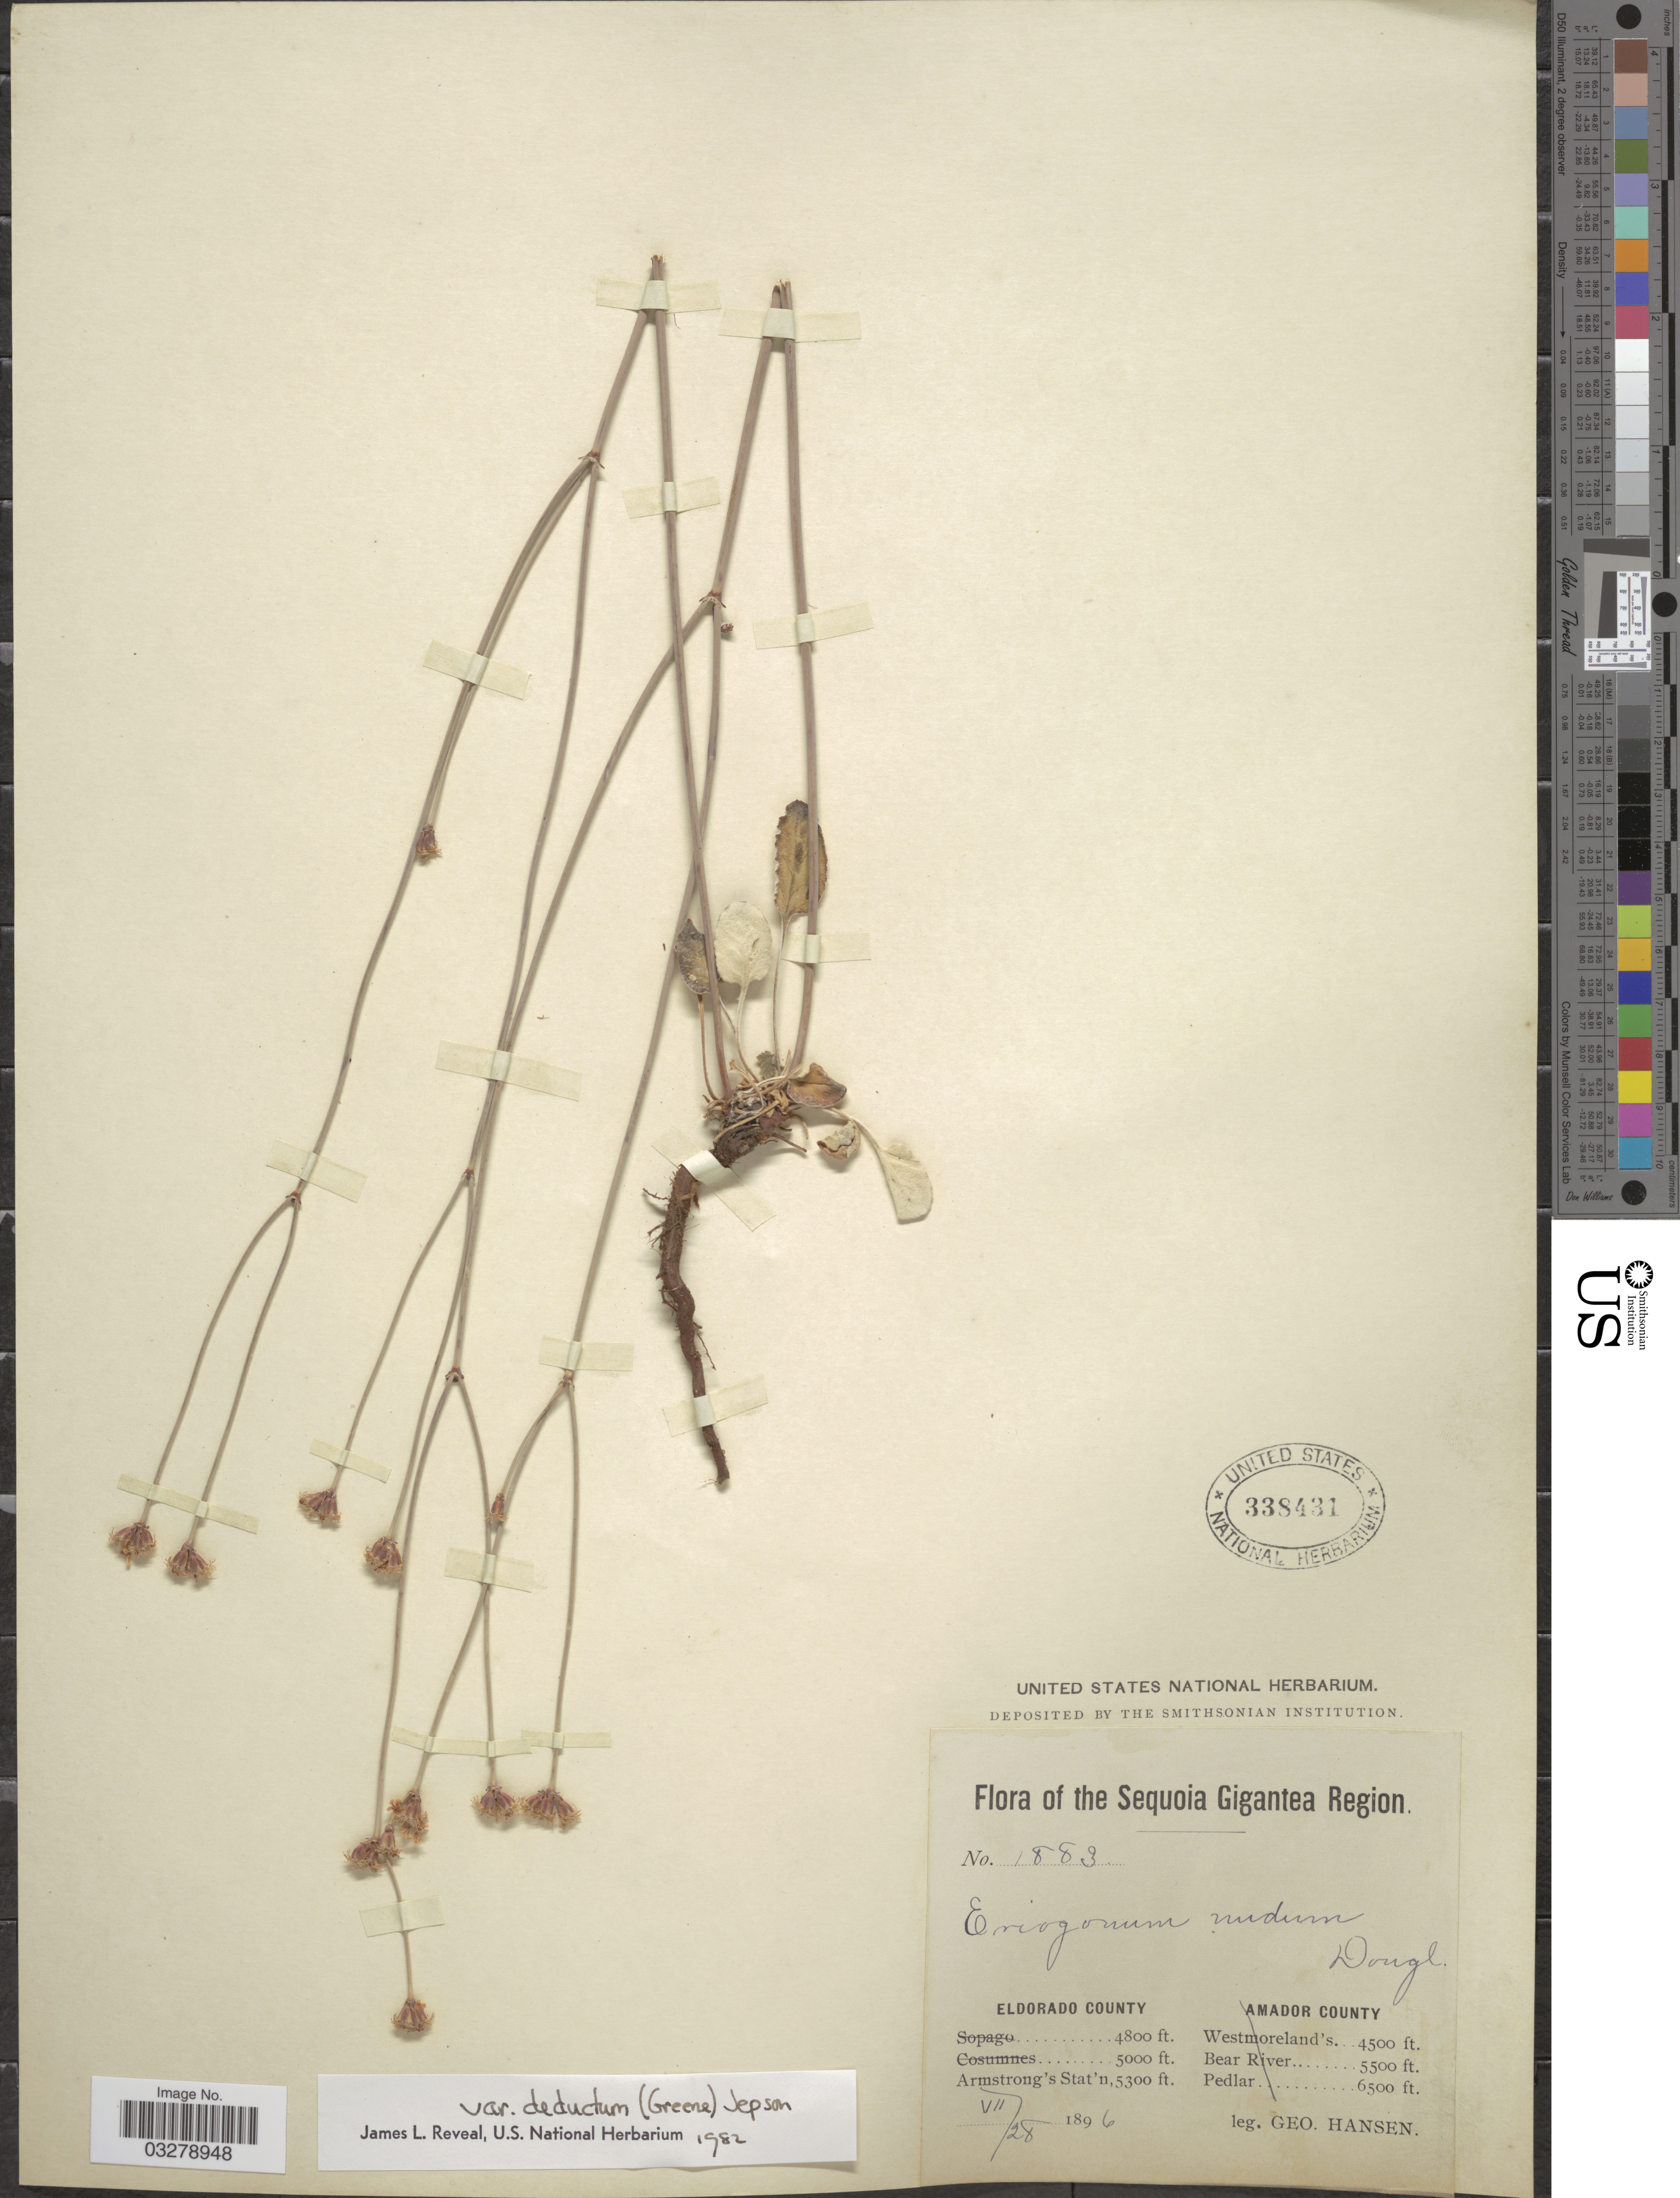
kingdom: Plantae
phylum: Tracheophyta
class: Magnoliopsida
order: Caryophyllales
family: Polygonaceae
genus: Eriogonum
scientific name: Eriogonum nudum var. deductum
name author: (Greene) Jeps.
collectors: G. Hansen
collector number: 1883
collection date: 1896-07-28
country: United States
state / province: California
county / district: El Dorado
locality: The Sequoia Gigantea Region, Eldorado County, Armstrong's Stat'n.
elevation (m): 1615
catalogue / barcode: US 338431